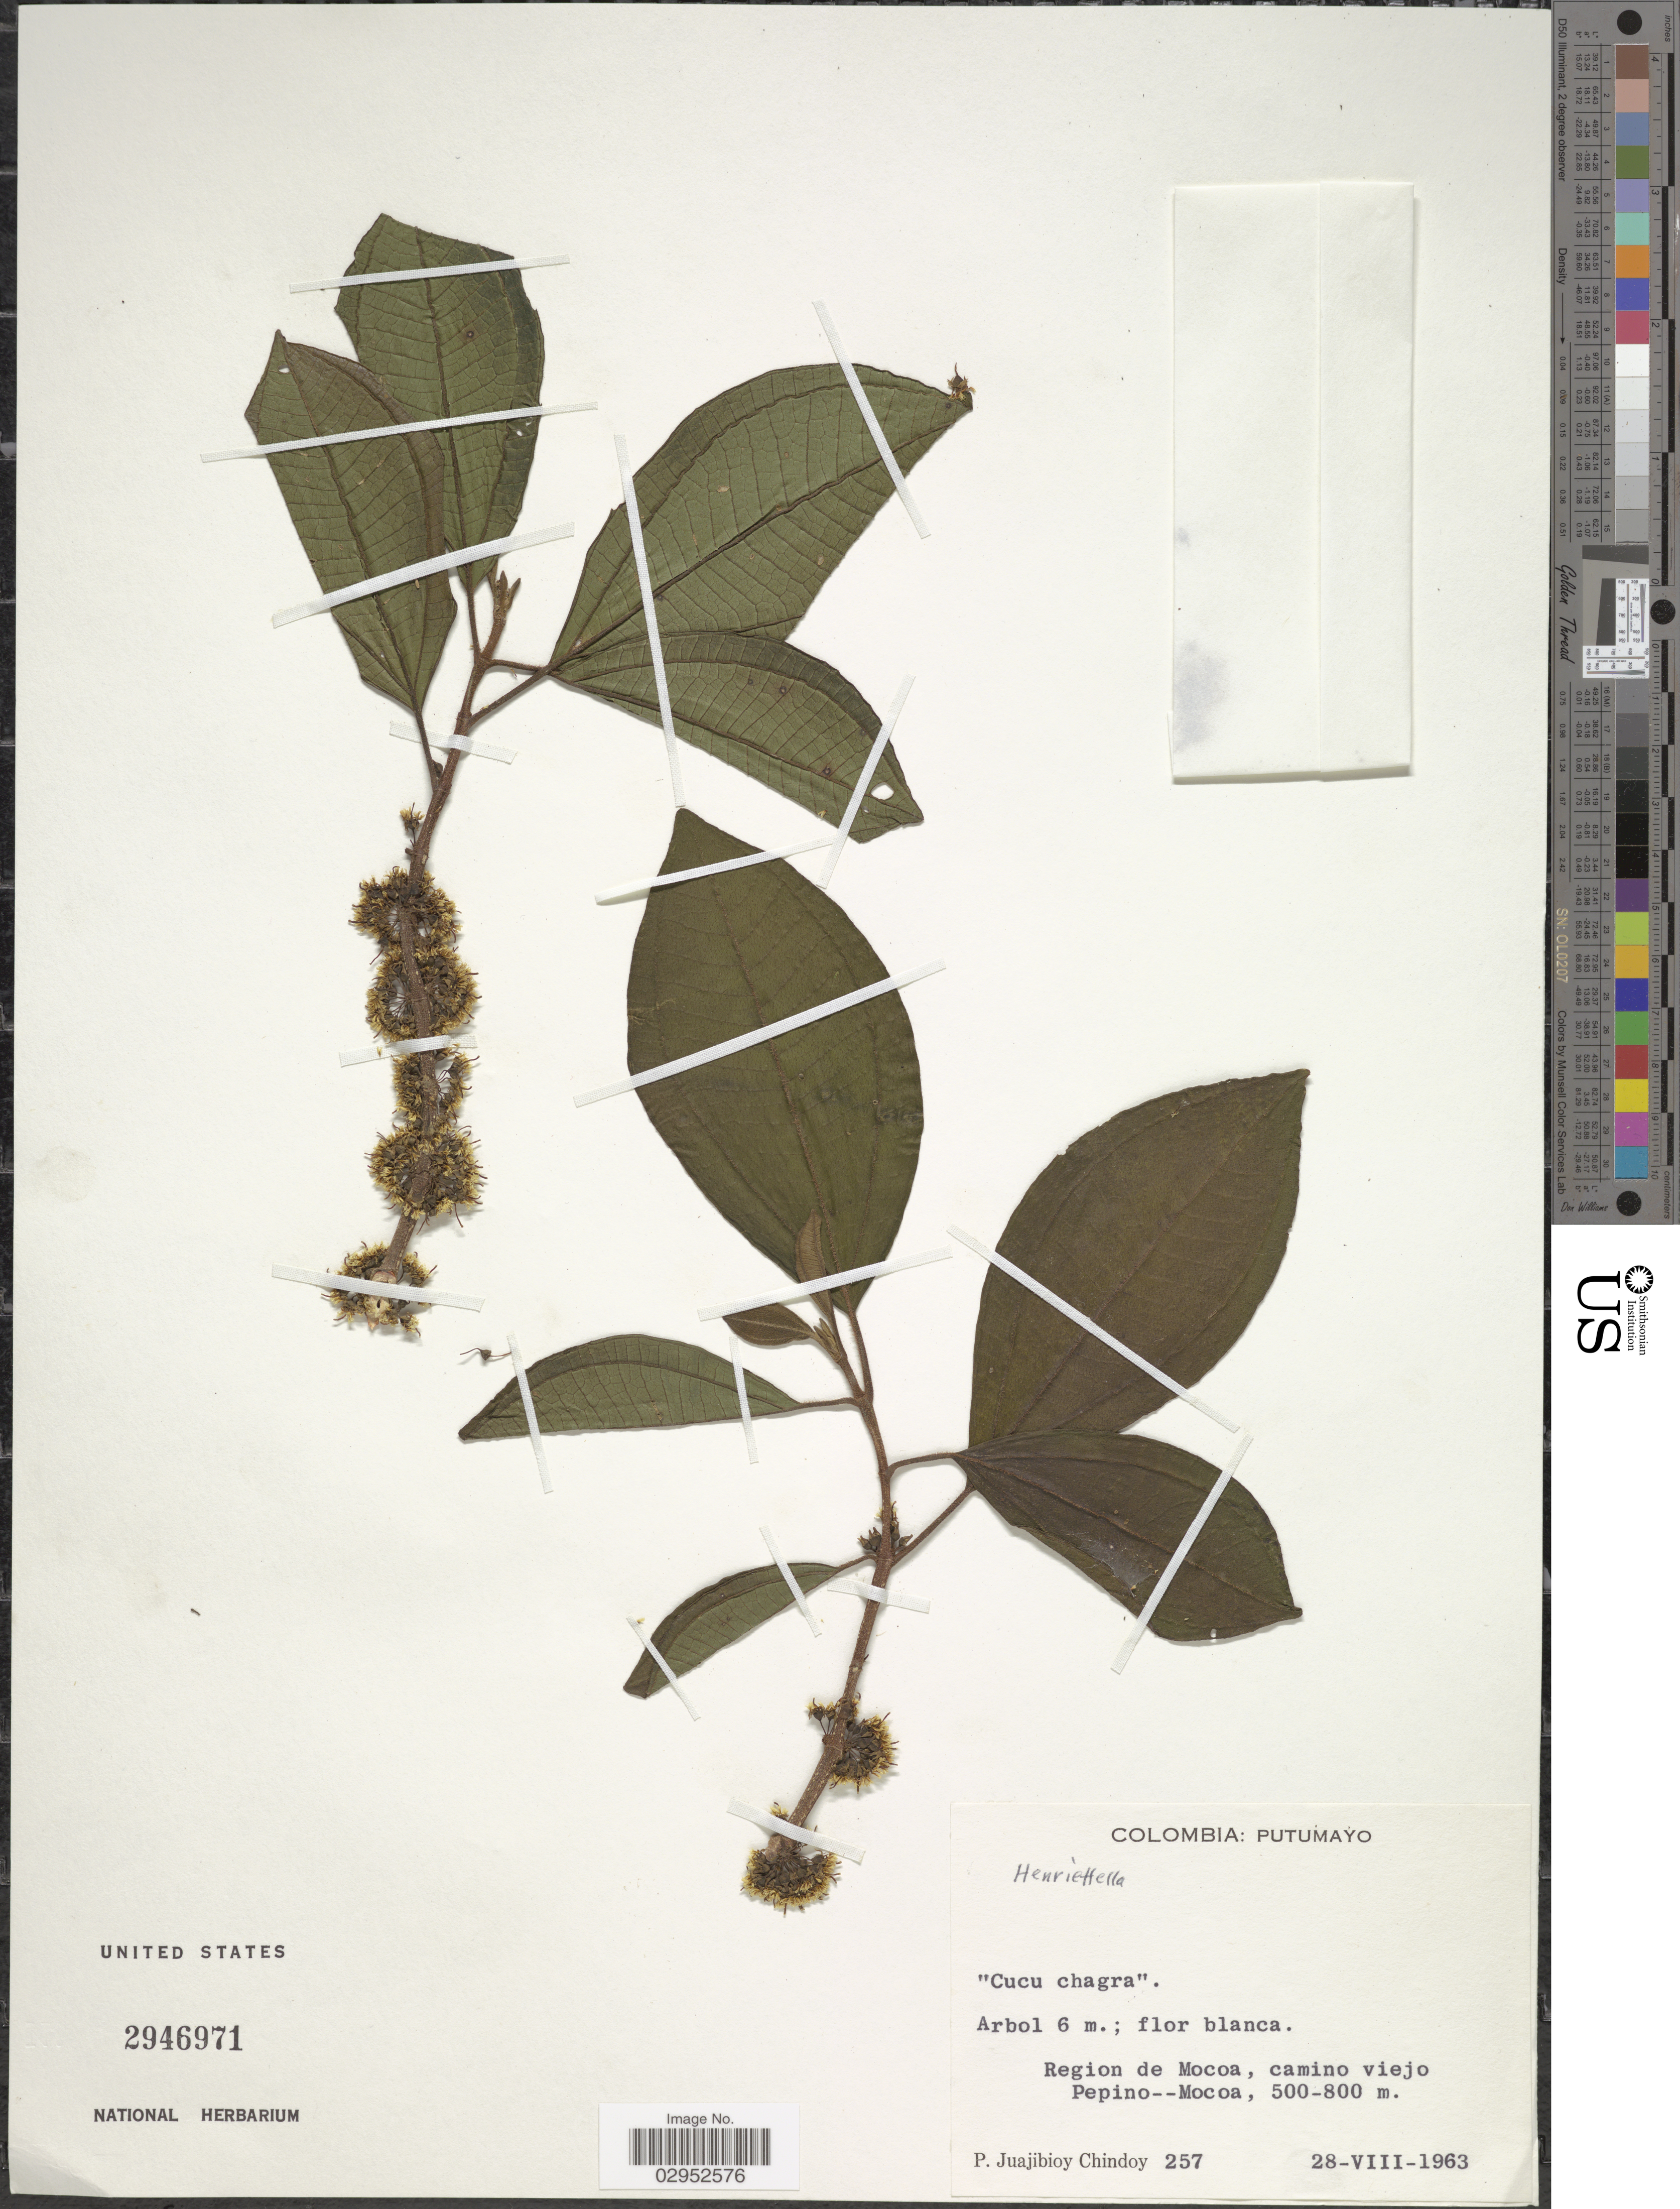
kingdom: Plantae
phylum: Tracheophyta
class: Magnoliopsida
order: Myrtales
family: Melastomataceae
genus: Henriettea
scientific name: Henriettea sp.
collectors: P. Juajibioy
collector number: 257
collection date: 1963-08-28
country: Colombia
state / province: Putumayo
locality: Region de Mocoa, camino viejo Pepino -- Mocoa.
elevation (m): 500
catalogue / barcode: US 2946971